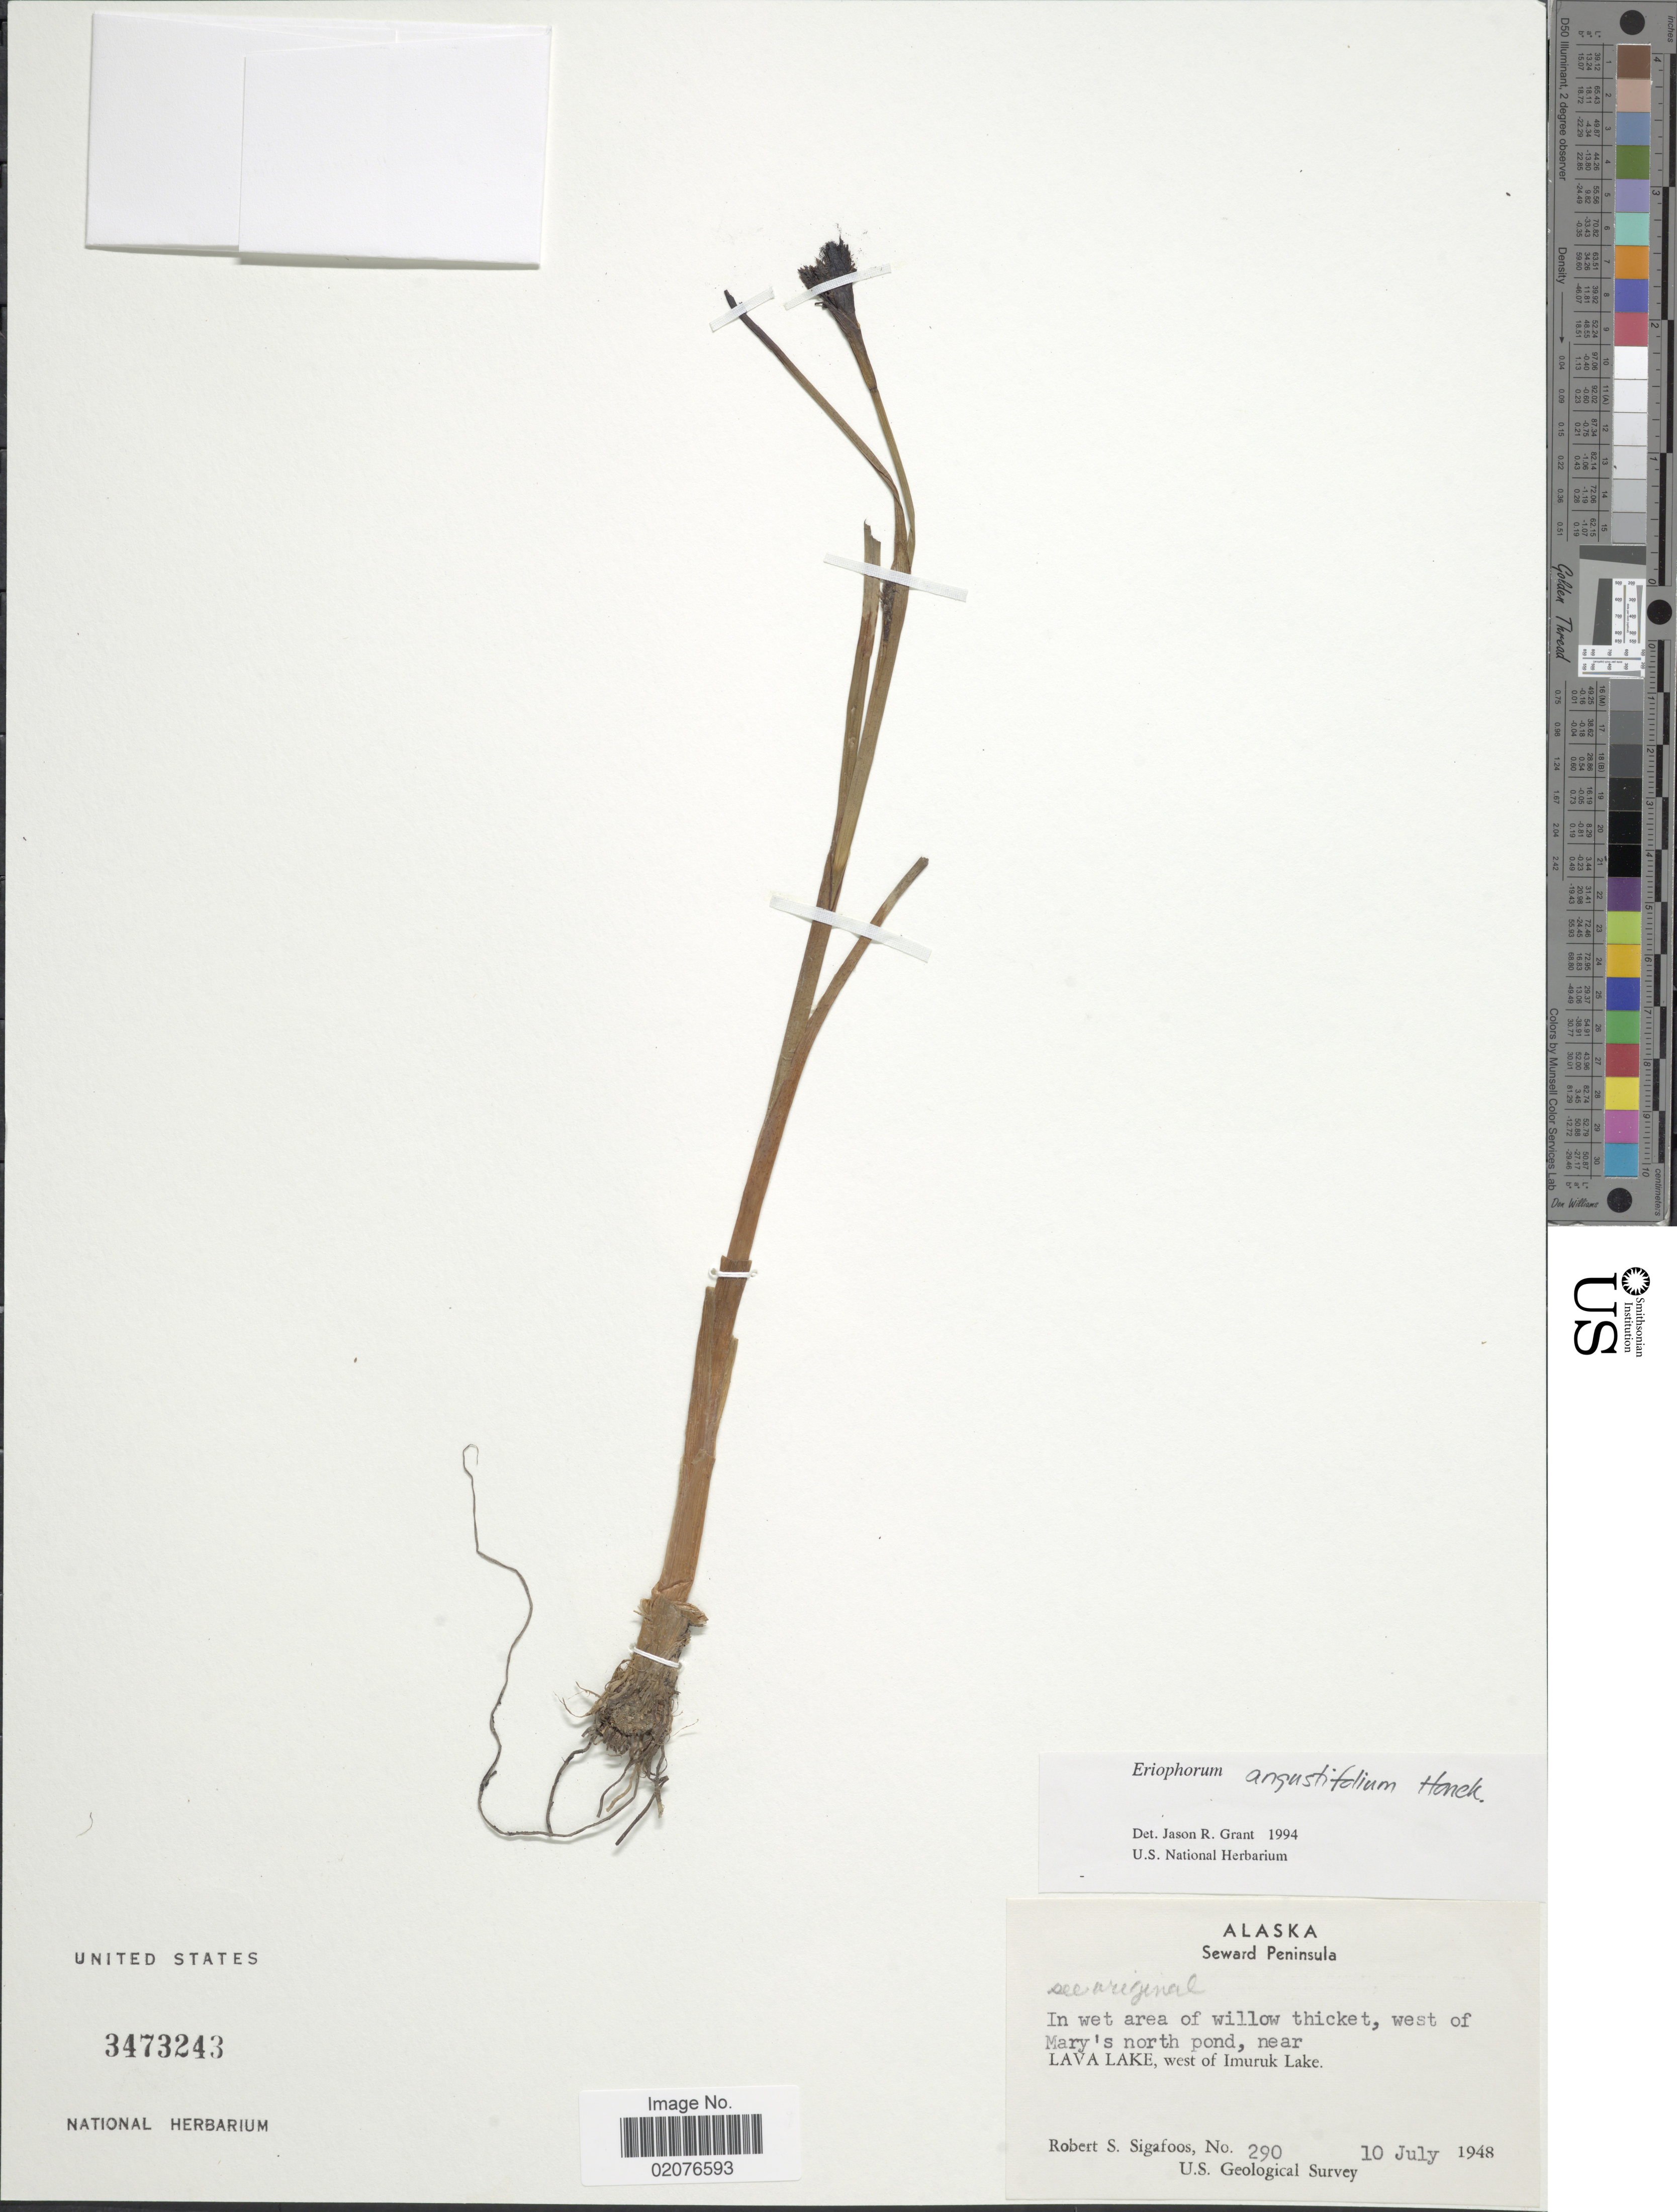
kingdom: Plantae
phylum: Tracheophyta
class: Liliopsida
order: Poales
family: Cyperaceae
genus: Eriophorum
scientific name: Eriophorum angustifolium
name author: Honck.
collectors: R. Sigafoos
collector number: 290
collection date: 1948-07-10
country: United States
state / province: Alaska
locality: Seward Peninsula, In wet area of willow thicket, west of Mary's north pond, near Lava Lake, west of Imiruk Lake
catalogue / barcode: US 3473243